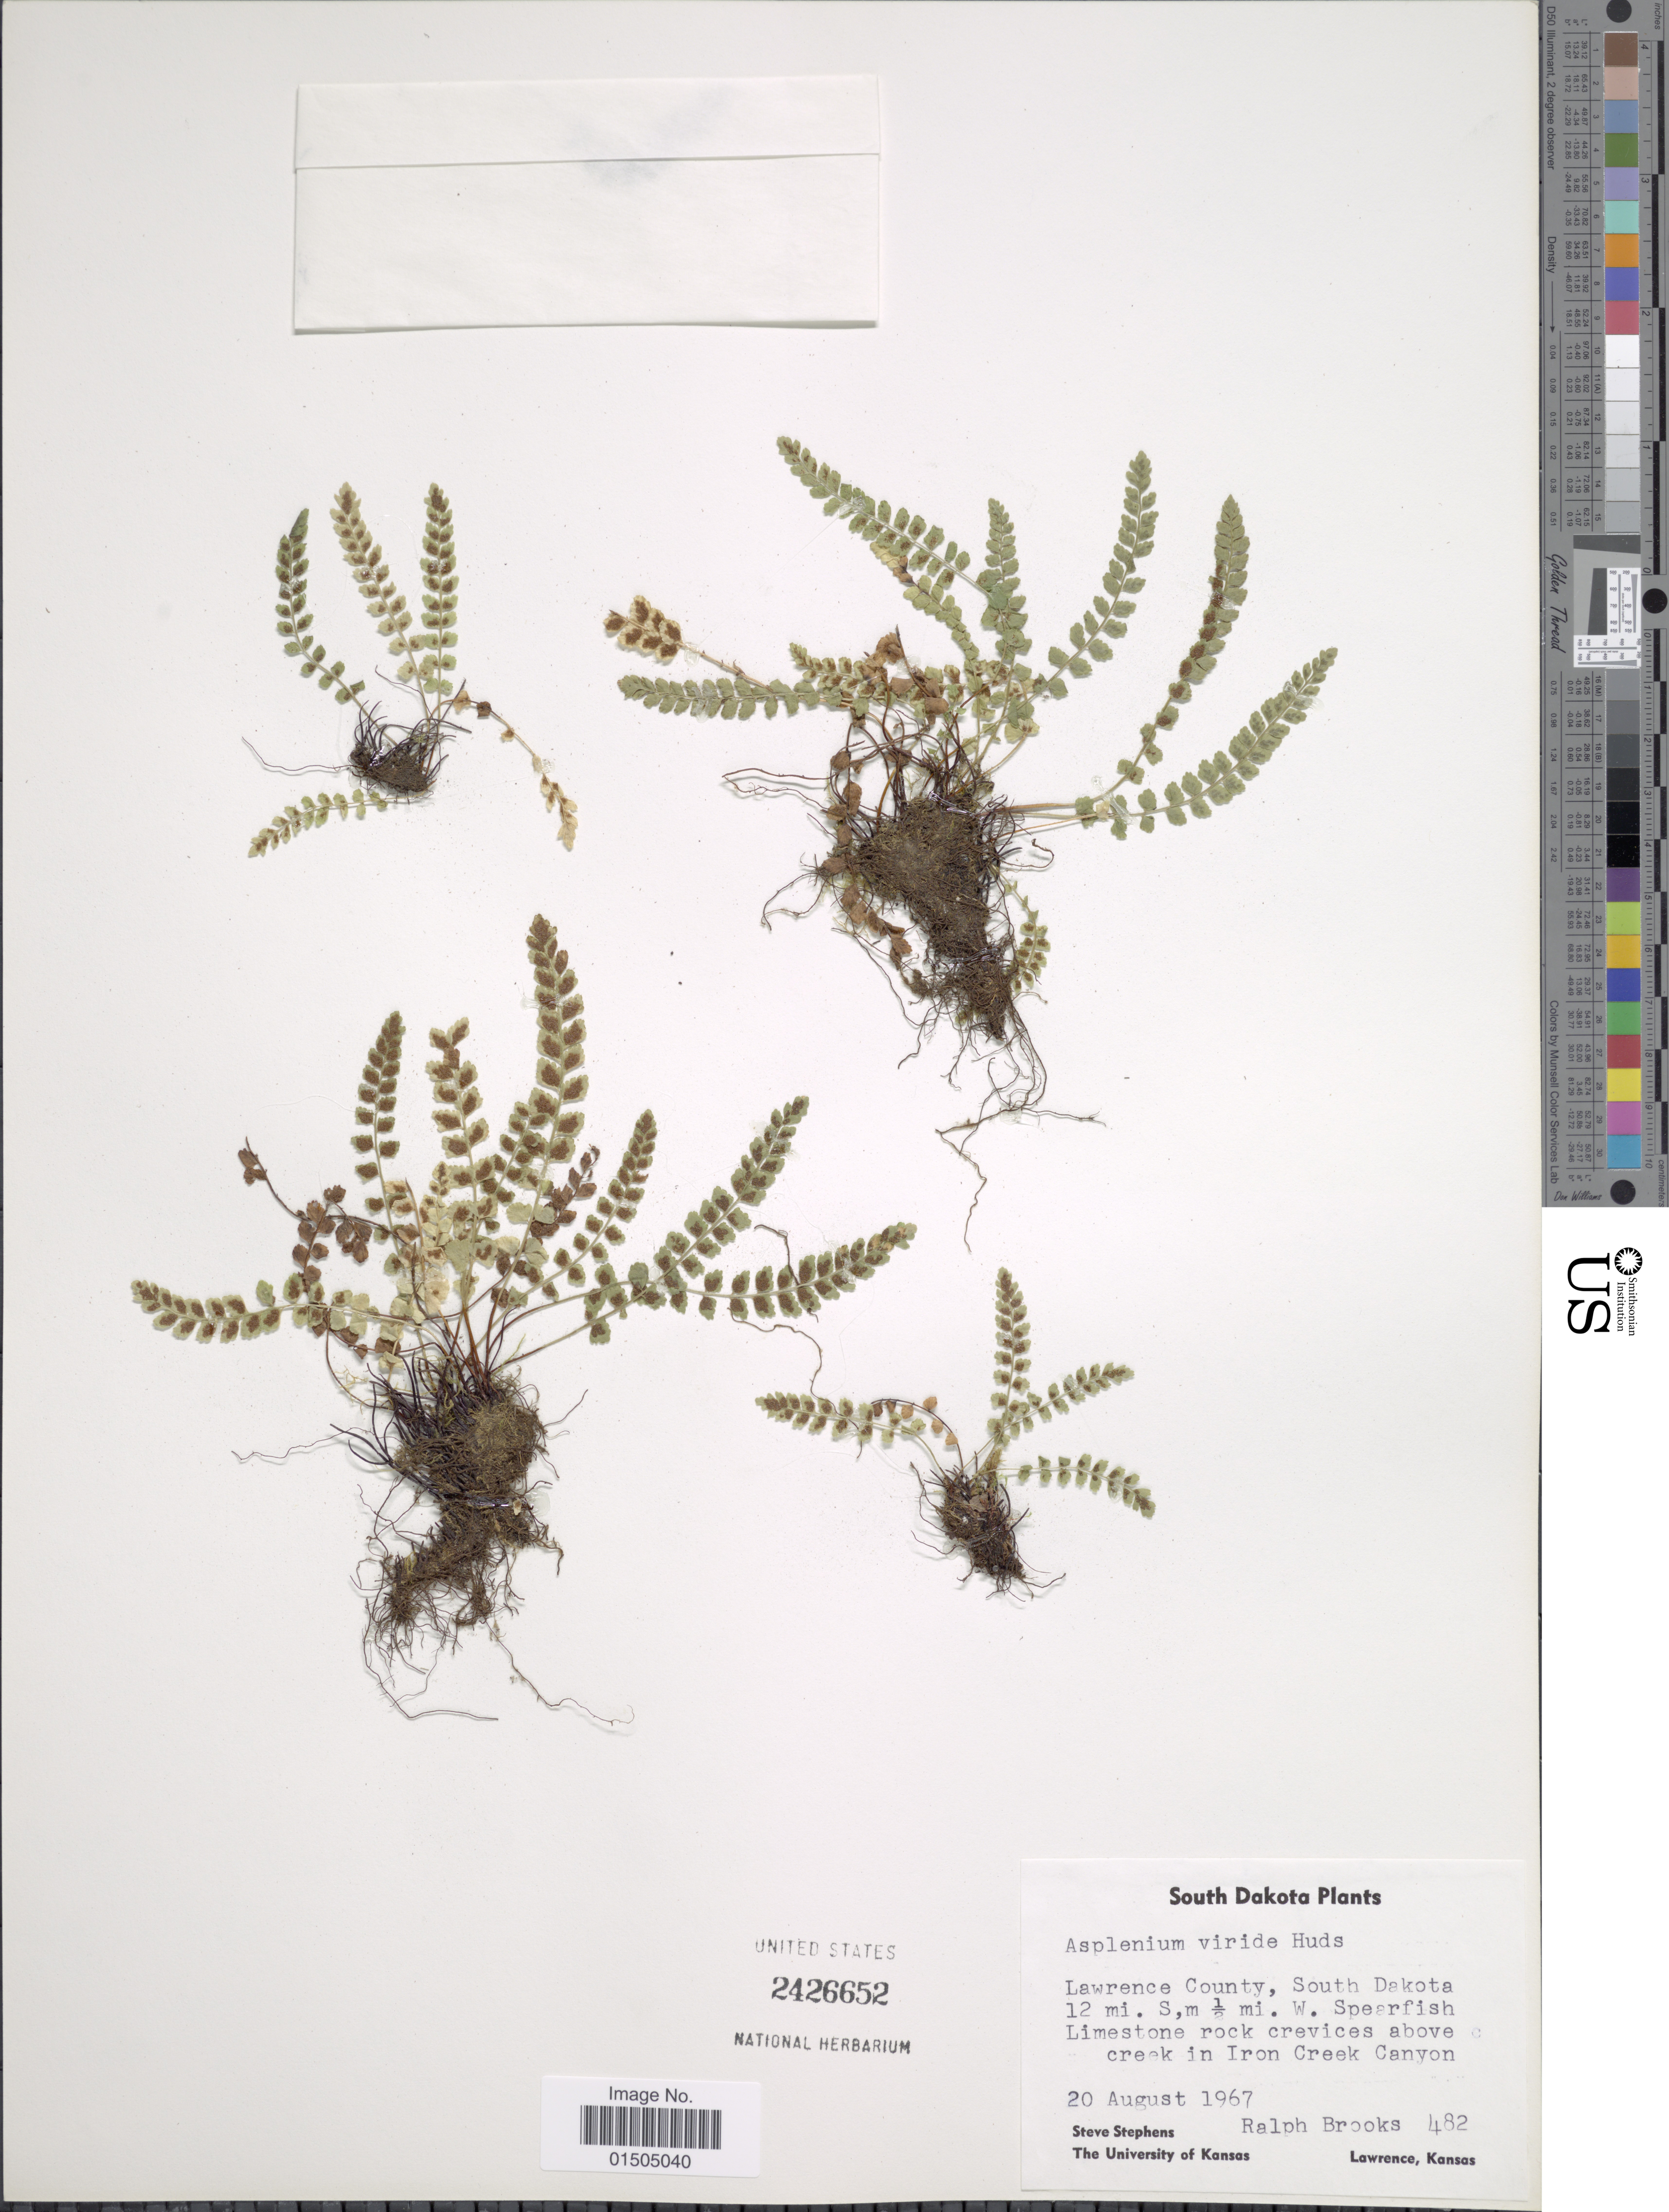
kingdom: Plantae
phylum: Tracheophyta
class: Polypodiopsida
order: Polypodiales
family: Aspleniaceae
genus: Asplenium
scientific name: Asplenium trichomanes-ramosum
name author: L.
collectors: R. E. Brooks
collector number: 482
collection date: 1967-08-20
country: United States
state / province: South Dakota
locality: Lawrence County, South Dakota 12 mi. S, m ½ mi. W. Spearfish Limestone rock crevices above creek in Iron Creek Canyon.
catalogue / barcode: US 2426652